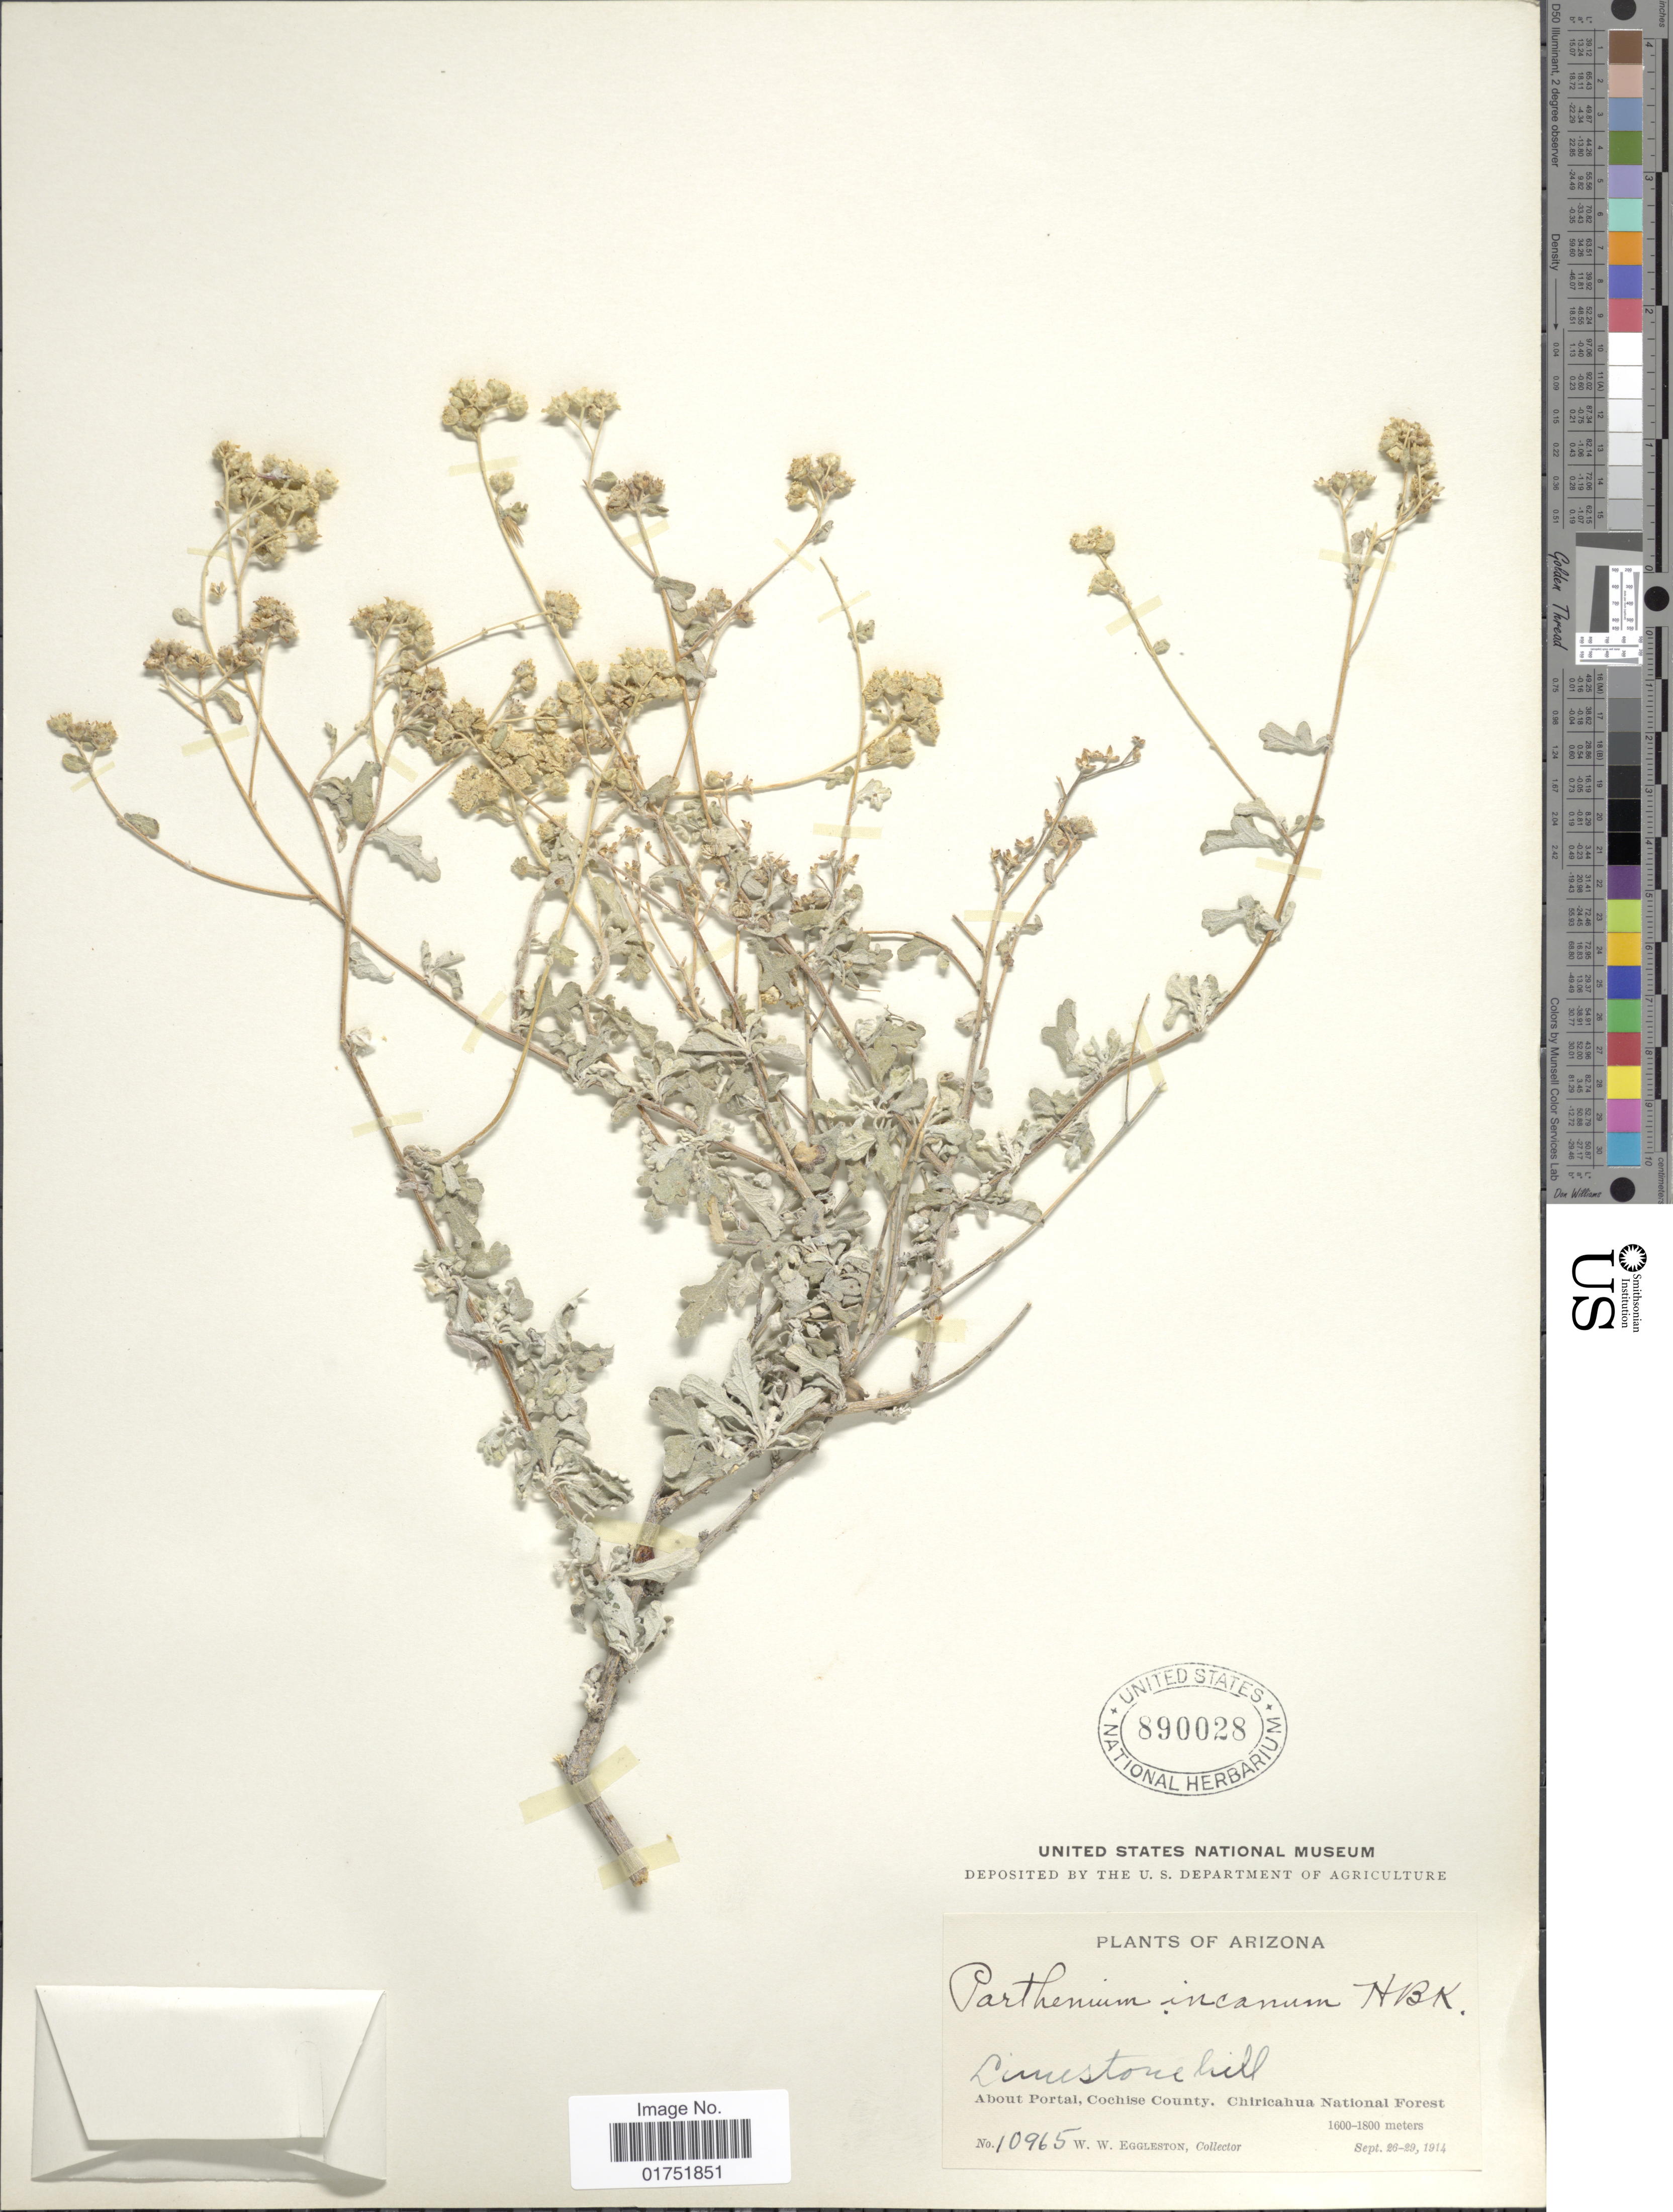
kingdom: Plantae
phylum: Tracheophyta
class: Magnoliopsida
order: Asterales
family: Asteraceae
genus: Parthenium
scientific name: Parthenium incanum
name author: Kunth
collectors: W. W. Eggleston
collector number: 10965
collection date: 1914-09-26/1914-09-29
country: United States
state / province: Arizona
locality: Limestone Hill, about Portal, Cochise County, Chiricahua National Forest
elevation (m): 1600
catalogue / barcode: US 890028